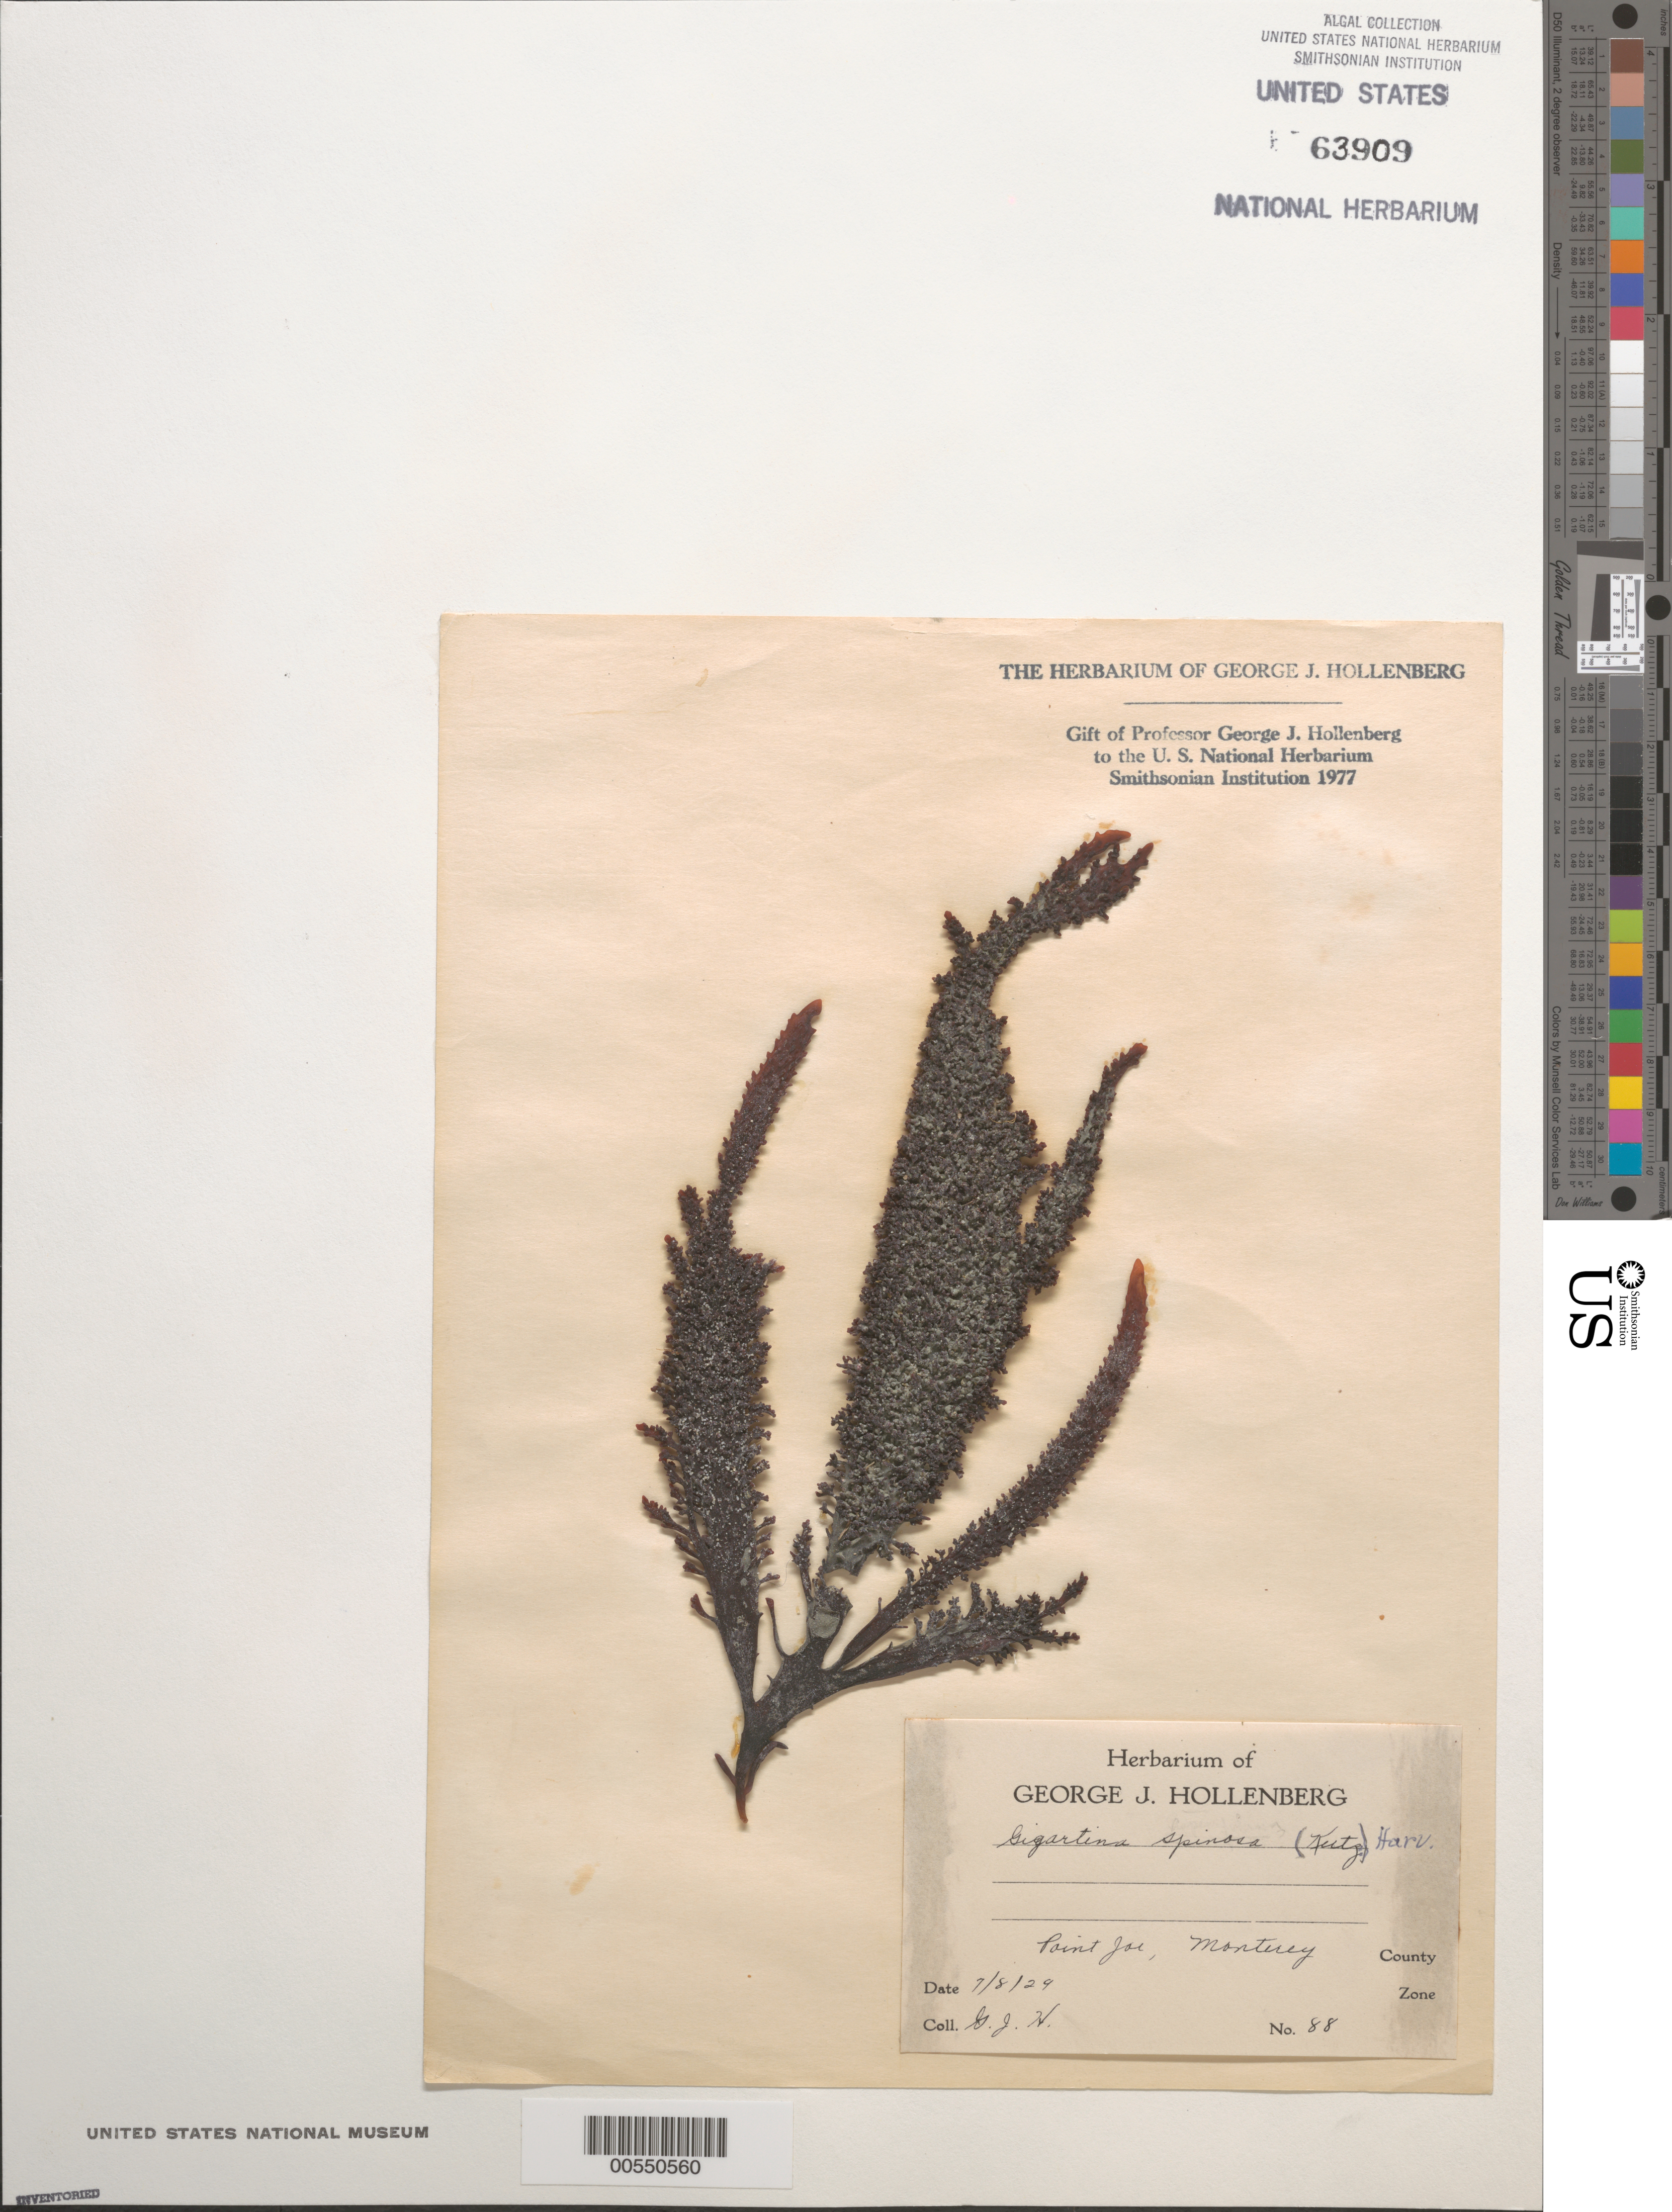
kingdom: Plantae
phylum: Rhodophyta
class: Florideophyceae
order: Gigartinales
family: Gigartinaceae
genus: Chondracanthus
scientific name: Chondracanthus spinosus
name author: (Kütz.) Guiry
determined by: Algae name updating Project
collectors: G. Hollenberg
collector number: GJH 88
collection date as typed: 08 Jul 1929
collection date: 1929-07-08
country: United States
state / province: California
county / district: Monterey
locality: Point Joe, Pacific Grove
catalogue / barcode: US 63909